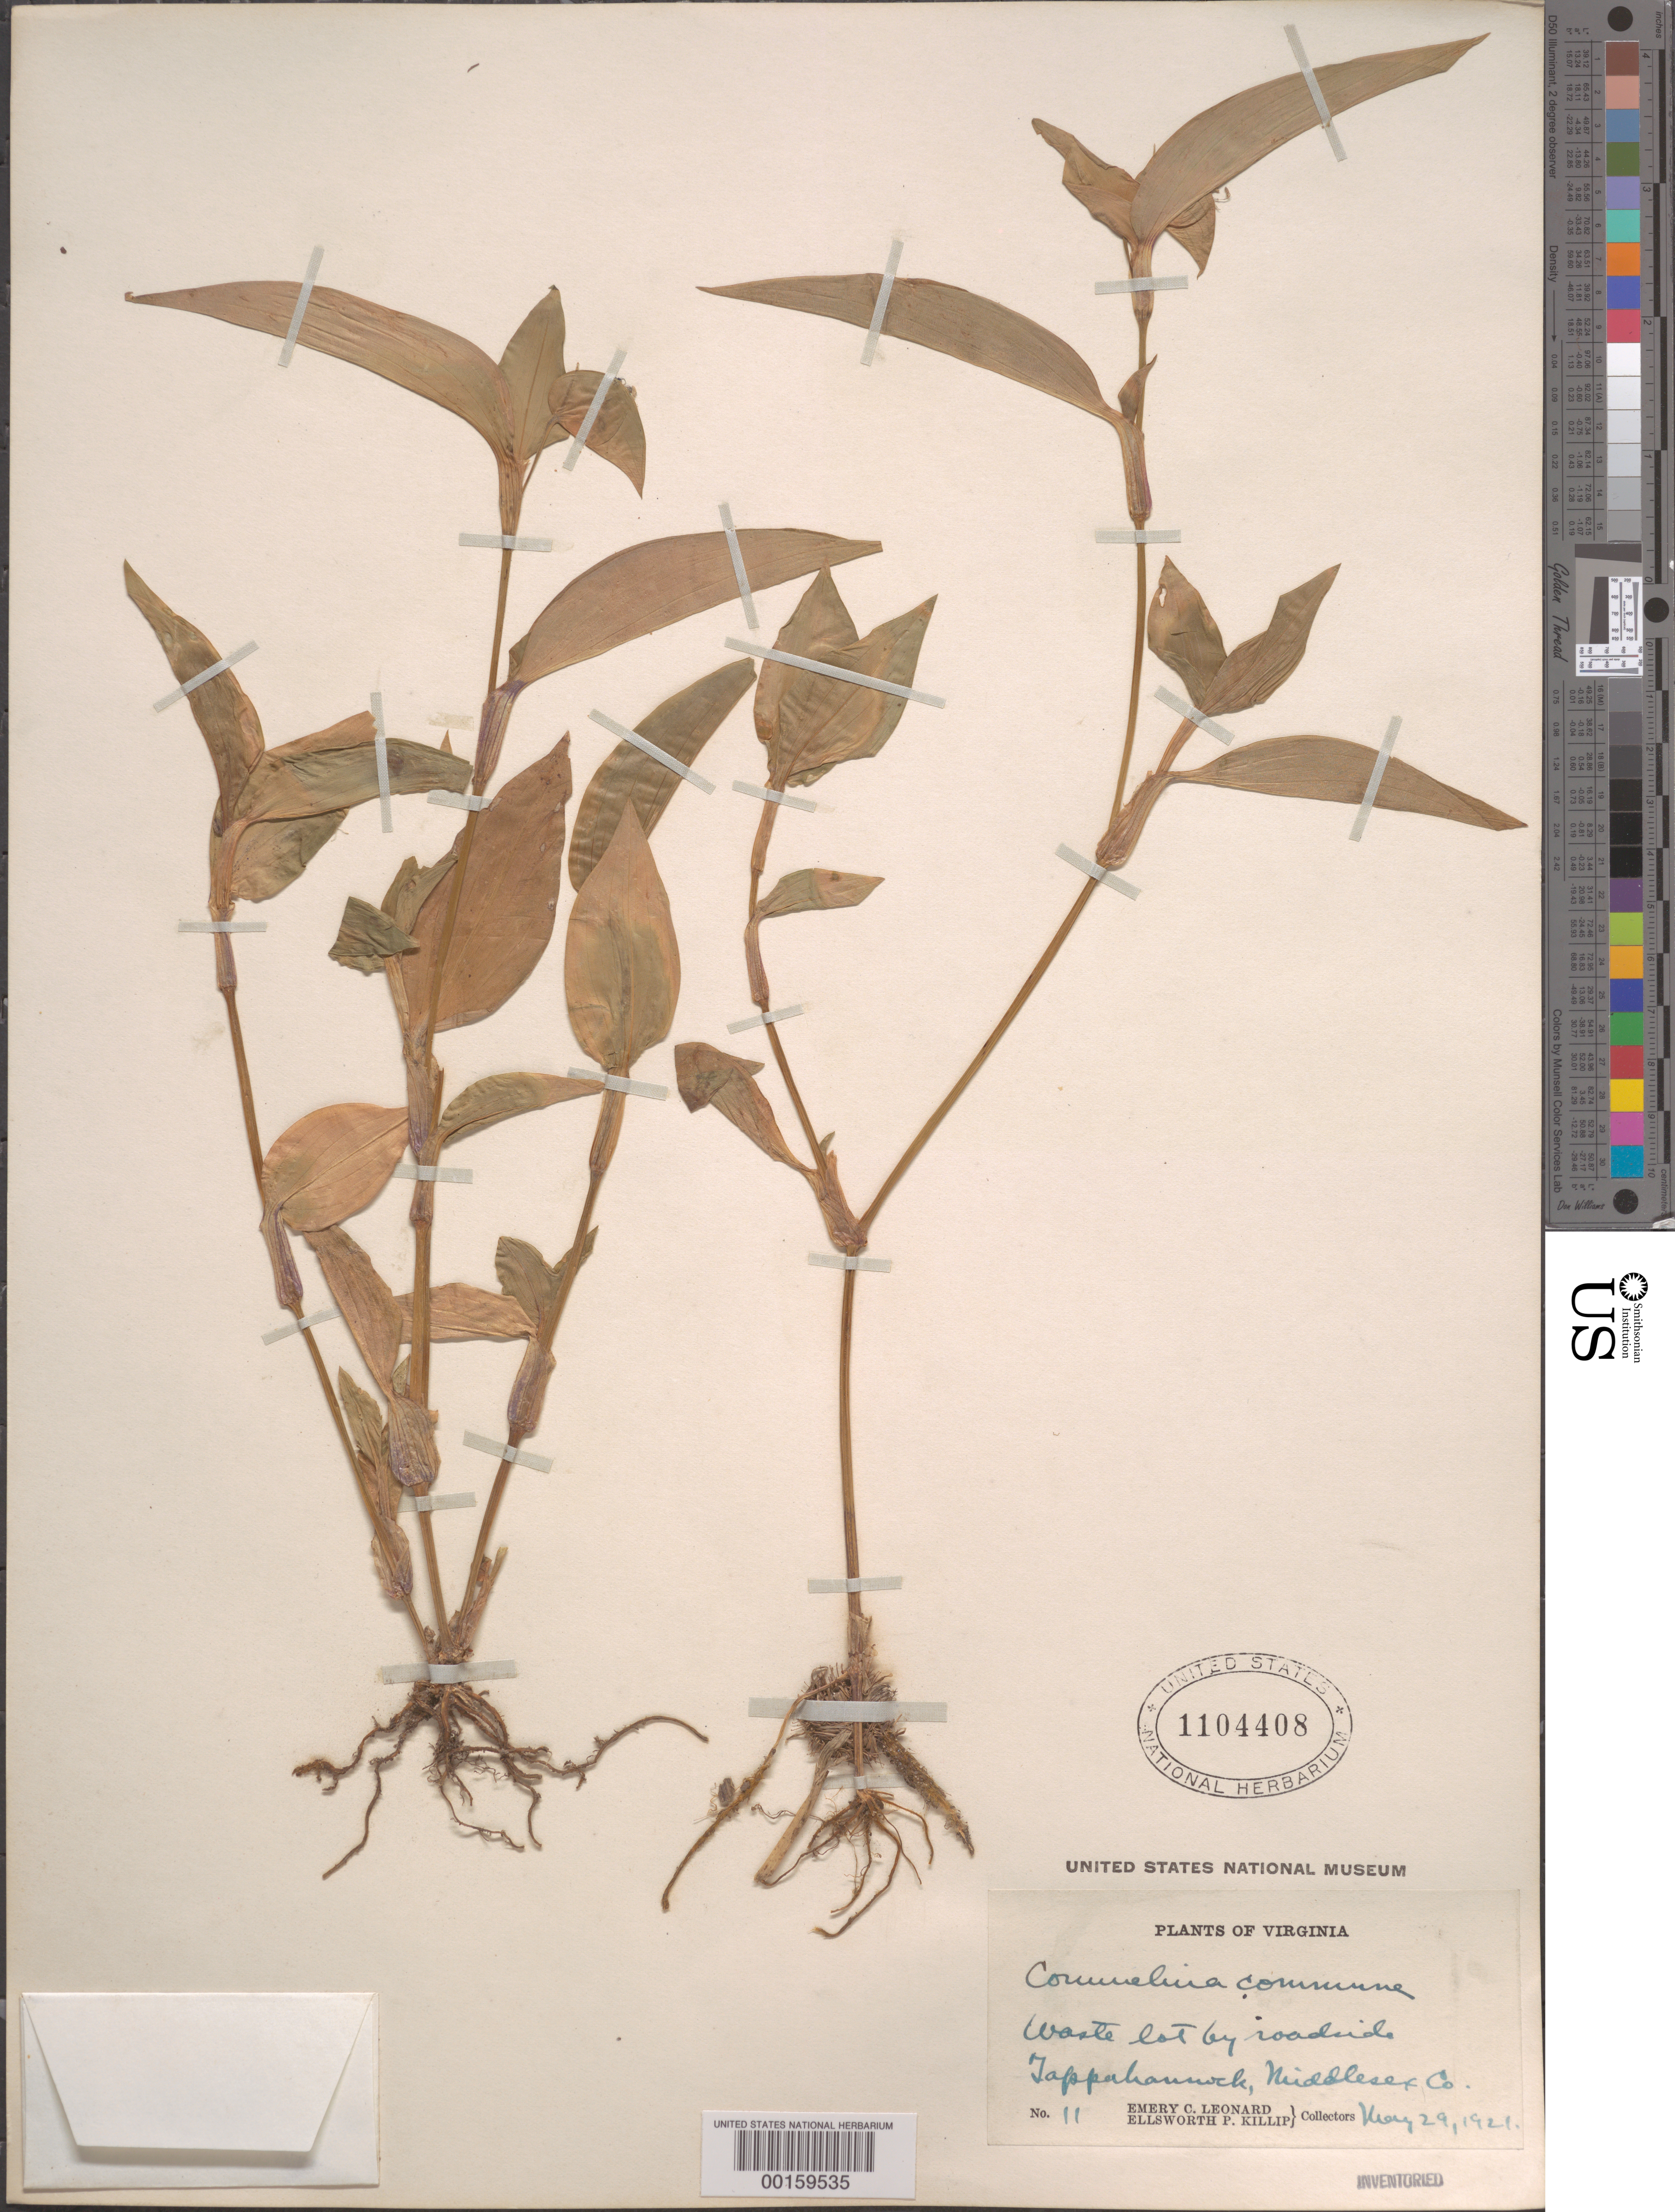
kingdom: Plantae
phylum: Tracheophyta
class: Liliopsida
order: Commelinales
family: Commelinaceae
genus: Commelina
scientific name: Commelina communis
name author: L.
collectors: E. C. Leonard & E. P. Killip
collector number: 11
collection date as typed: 29 May 1921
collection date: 1921-05-29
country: United States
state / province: Virginia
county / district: Middlesex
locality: Tappahannock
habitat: Waste lot by roadside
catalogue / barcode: US 1104408